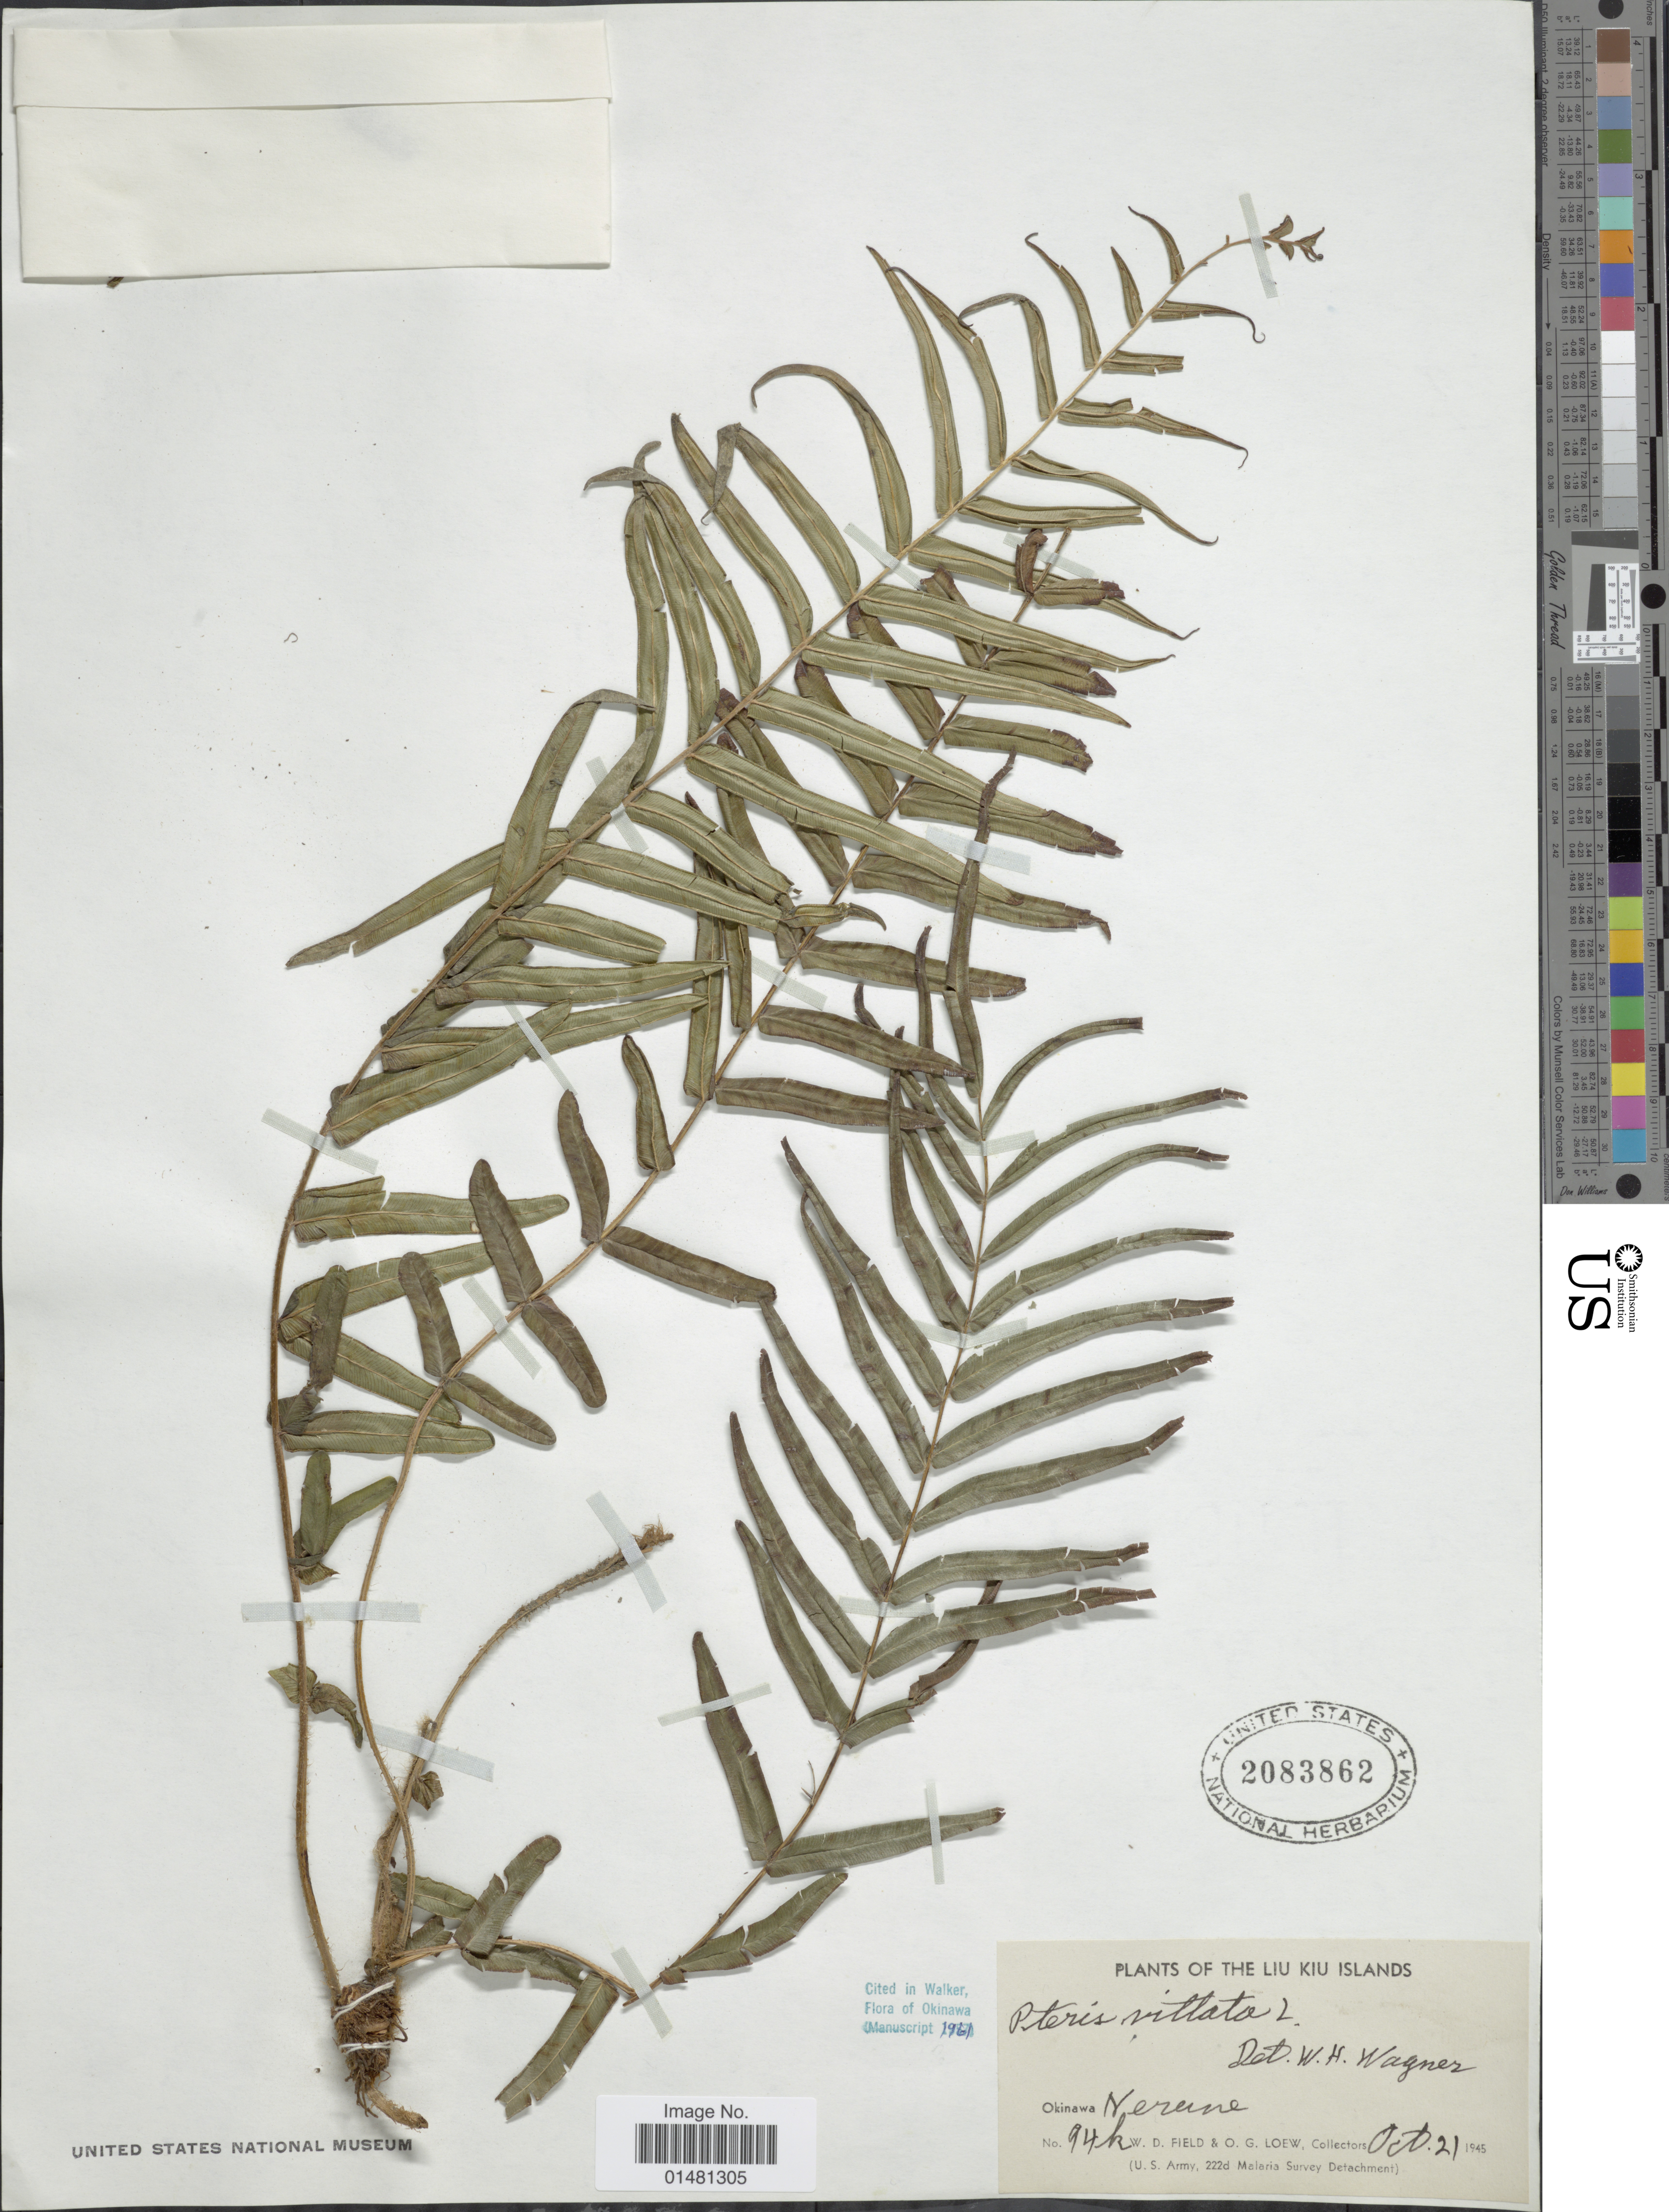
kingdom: Plantae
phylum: Tracheophyta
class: Polypodiopsida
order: Polypodiales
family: Pteridaceae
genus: Pteris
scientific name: Pteris vittata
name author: L.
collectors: W. D. Field & O. G. Loew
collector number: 94K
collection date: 1945-10-21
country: Japan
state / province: Okinawa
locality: The Liu Kiu Islands, Okinawa, Nerune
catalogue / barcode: US 2083862